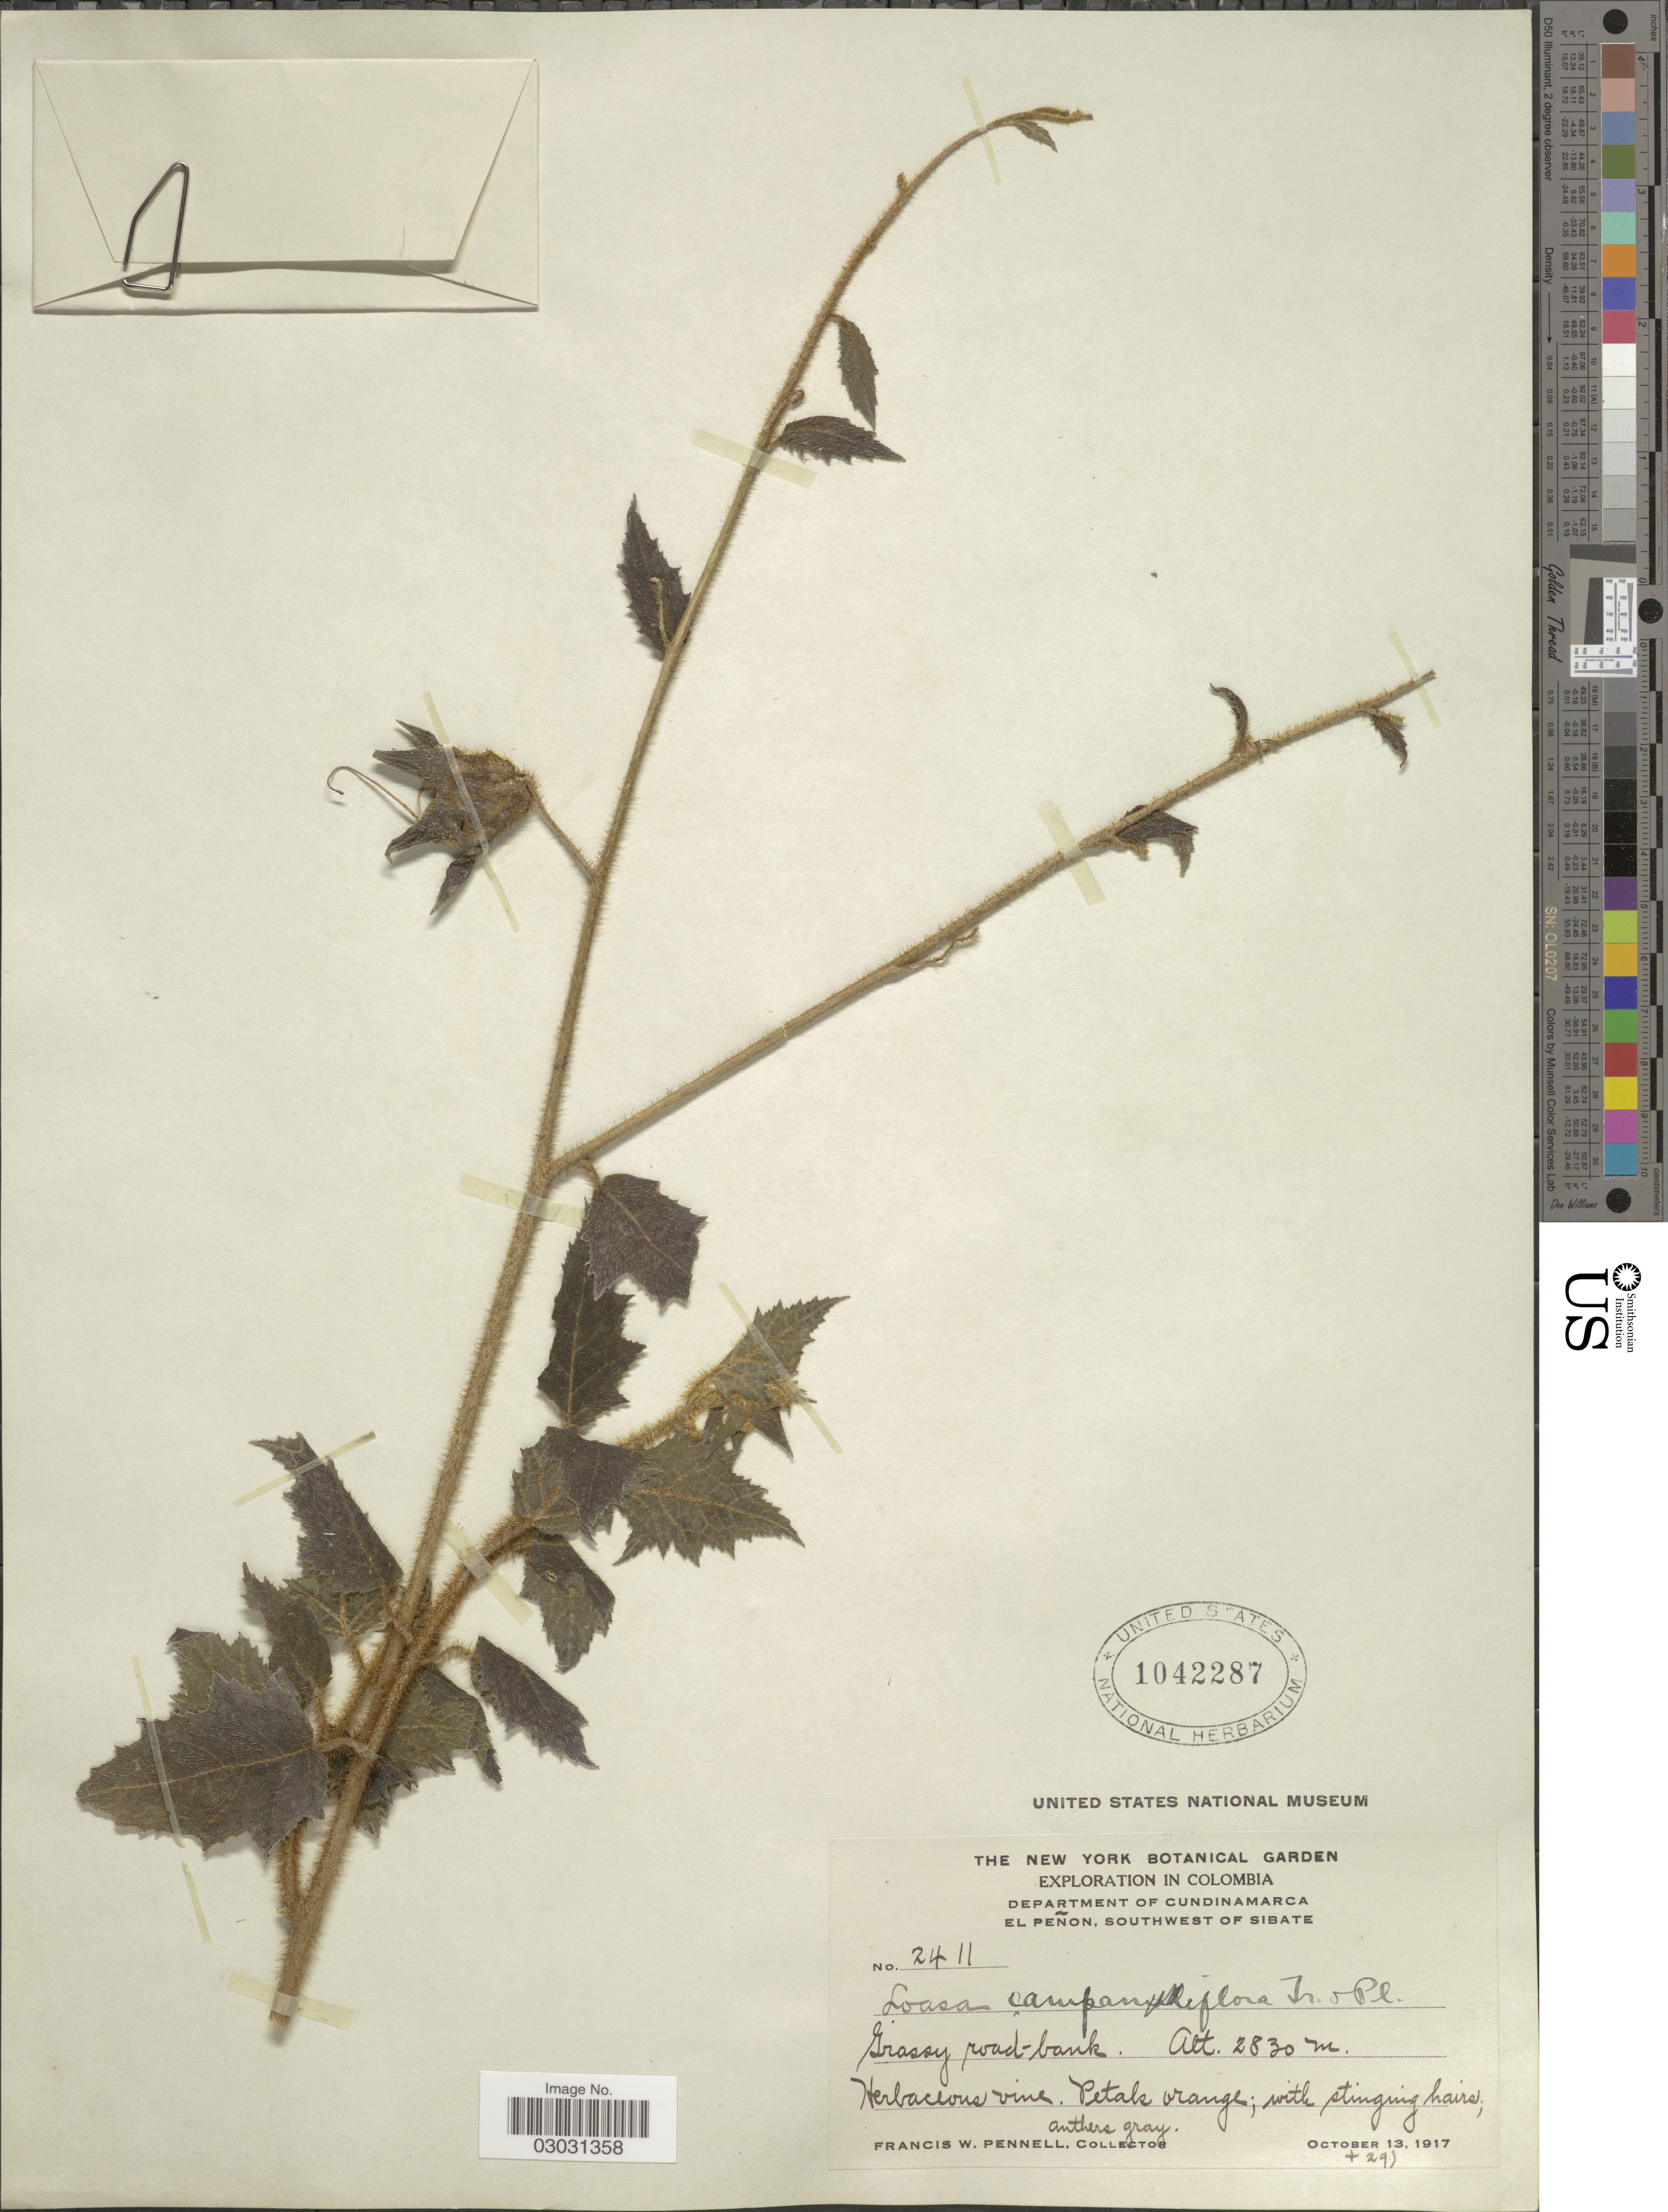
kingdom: Plantae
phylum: Tracheophyta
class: Magnoliopsida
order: Cornales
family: Loasaceae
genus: Nasa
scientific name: Nasa campaniflora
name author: (Triana & Planch. ex Urb. & Gilg) Weigend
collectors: F. W. Pennell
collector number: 2411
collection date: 1917-10-13/1917-10-29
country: Colombia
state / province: Cundinamarca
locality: Department of Cundinamarca. El Peñon, Southwest of Sibate.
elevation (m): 2830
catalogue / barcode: US 1042287